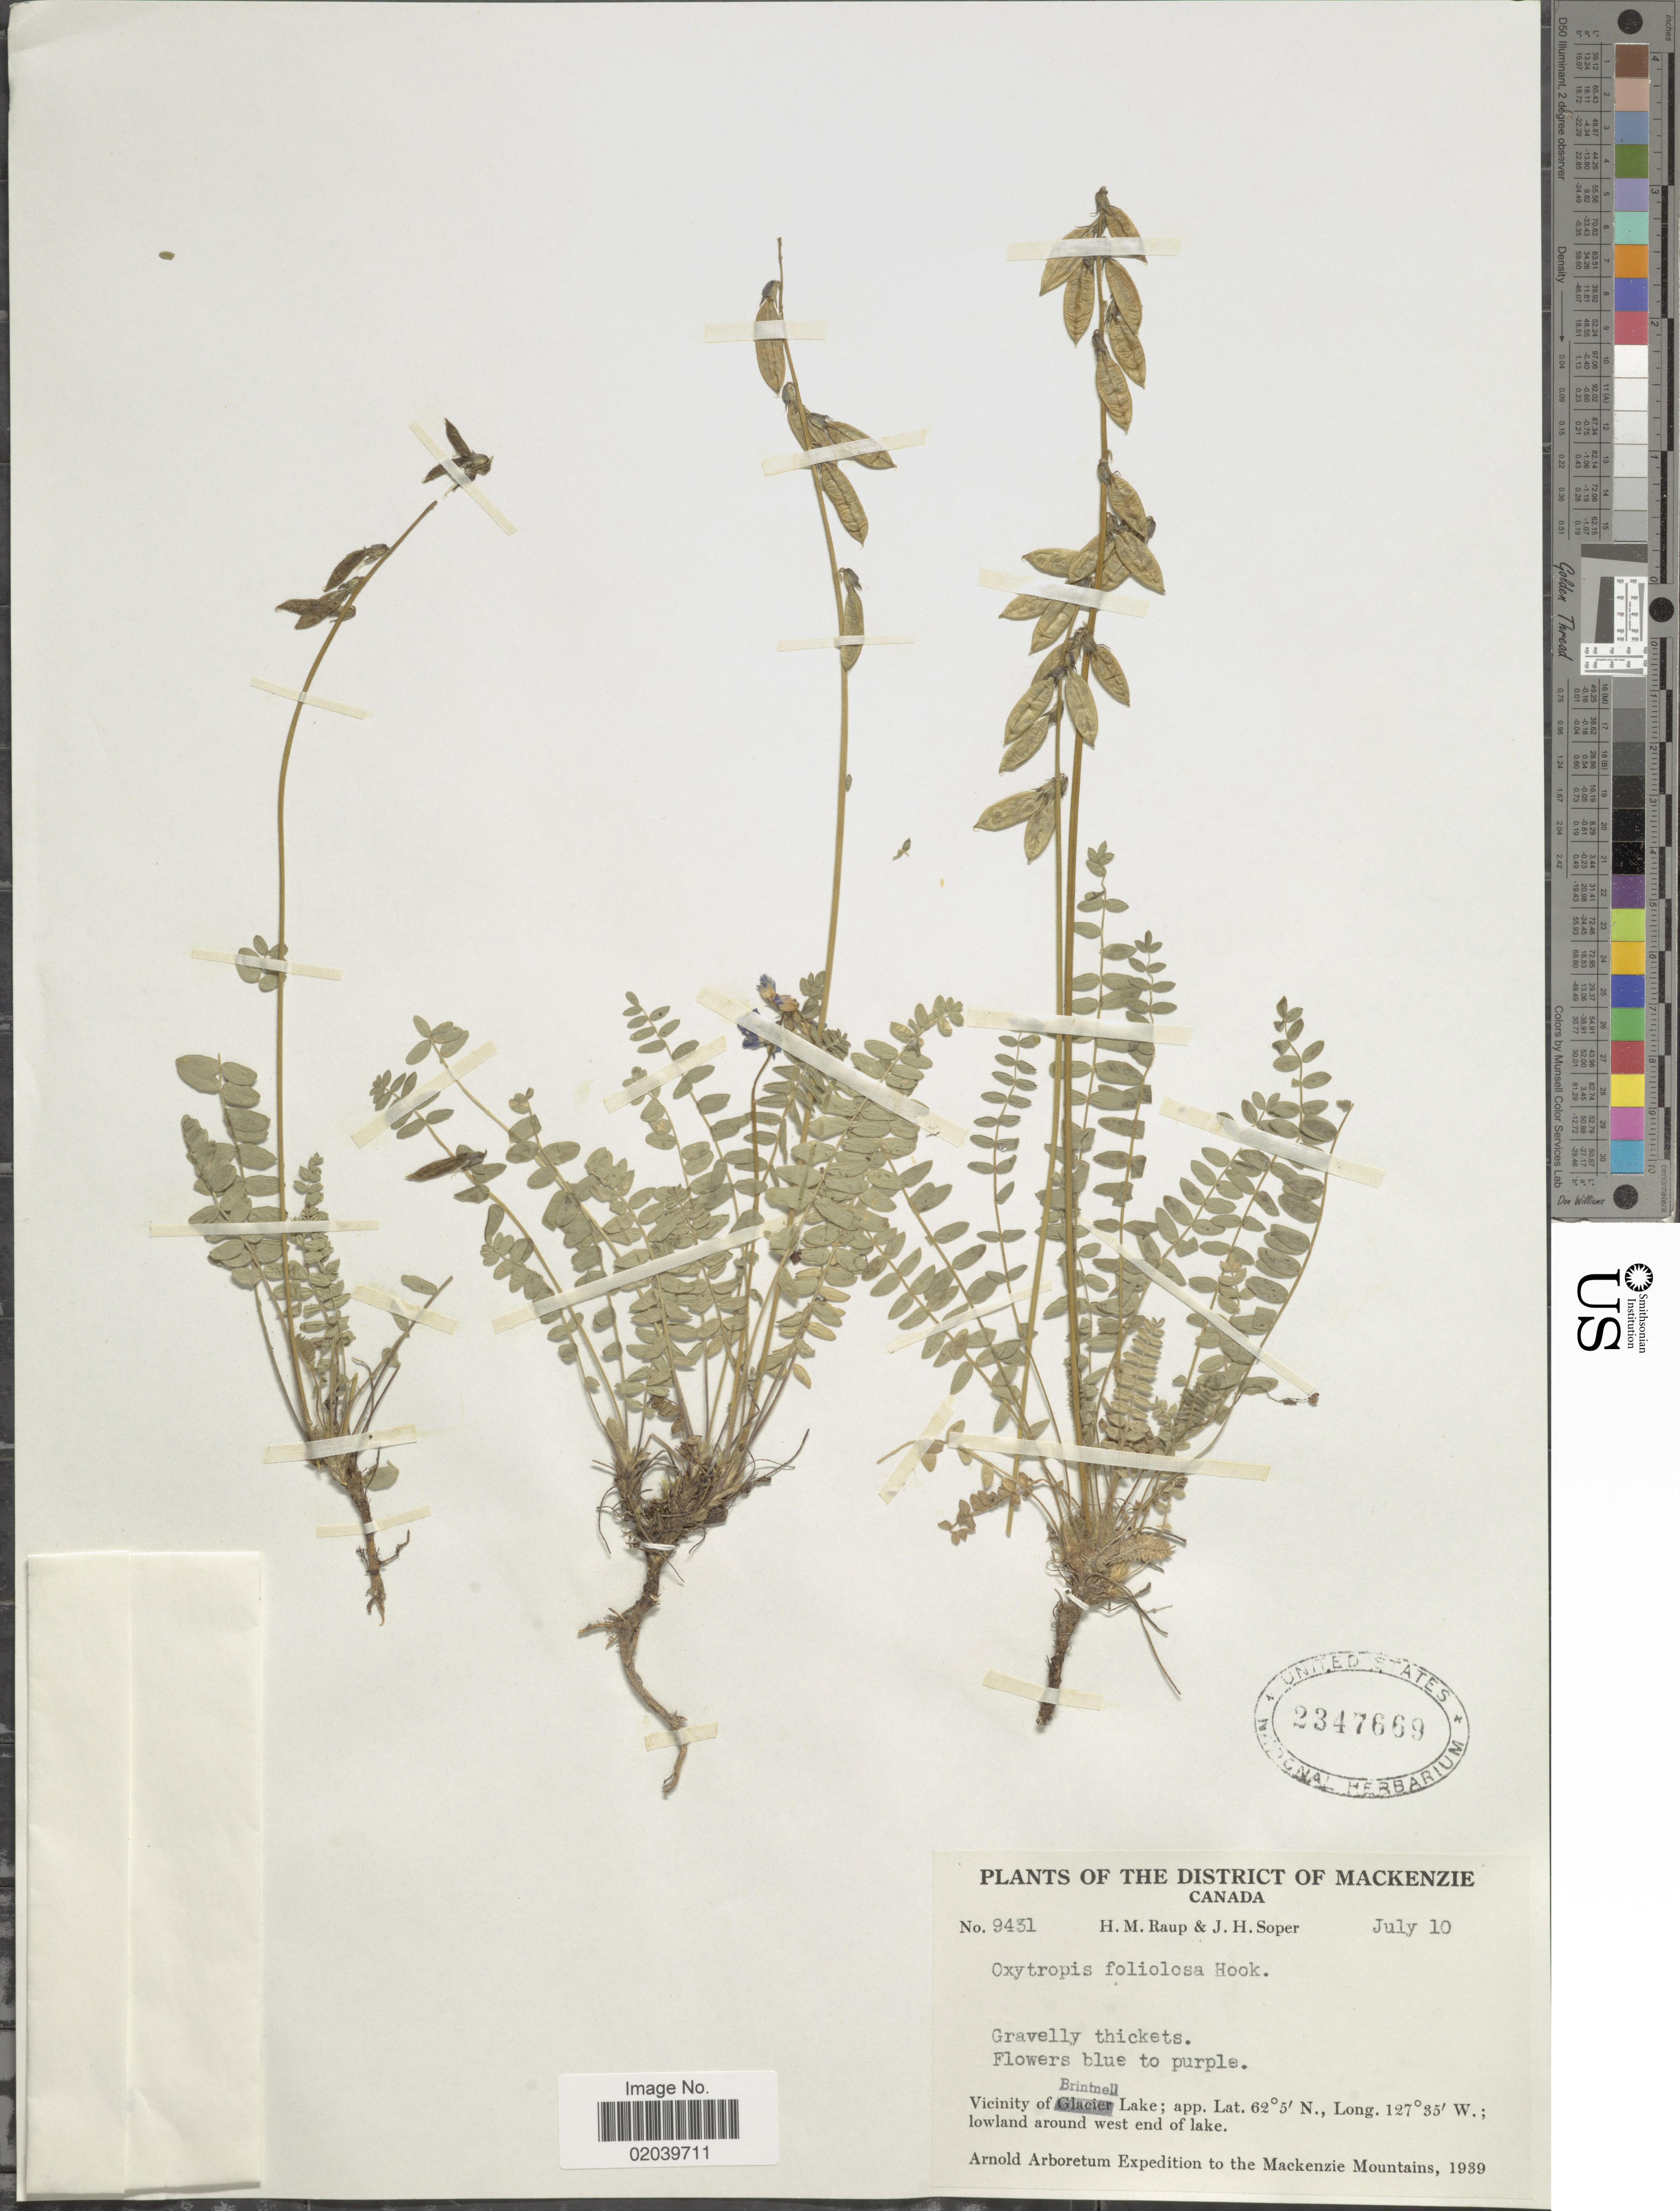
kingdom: Plantae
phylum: Tracheophyta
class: Magnoliopsida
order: Fabales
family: Fabaceae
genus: Oxytropis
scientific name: Oxytropis deflexa var. foliolosa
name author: (Hook.) Barneby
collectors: H. Raup & J. H. Soper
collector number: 9431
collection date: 1939-07-10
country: Canada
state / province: British Columbia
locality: District of Mackenzie. Vicinity of Brintnell Lake.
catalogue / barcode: US 2347669